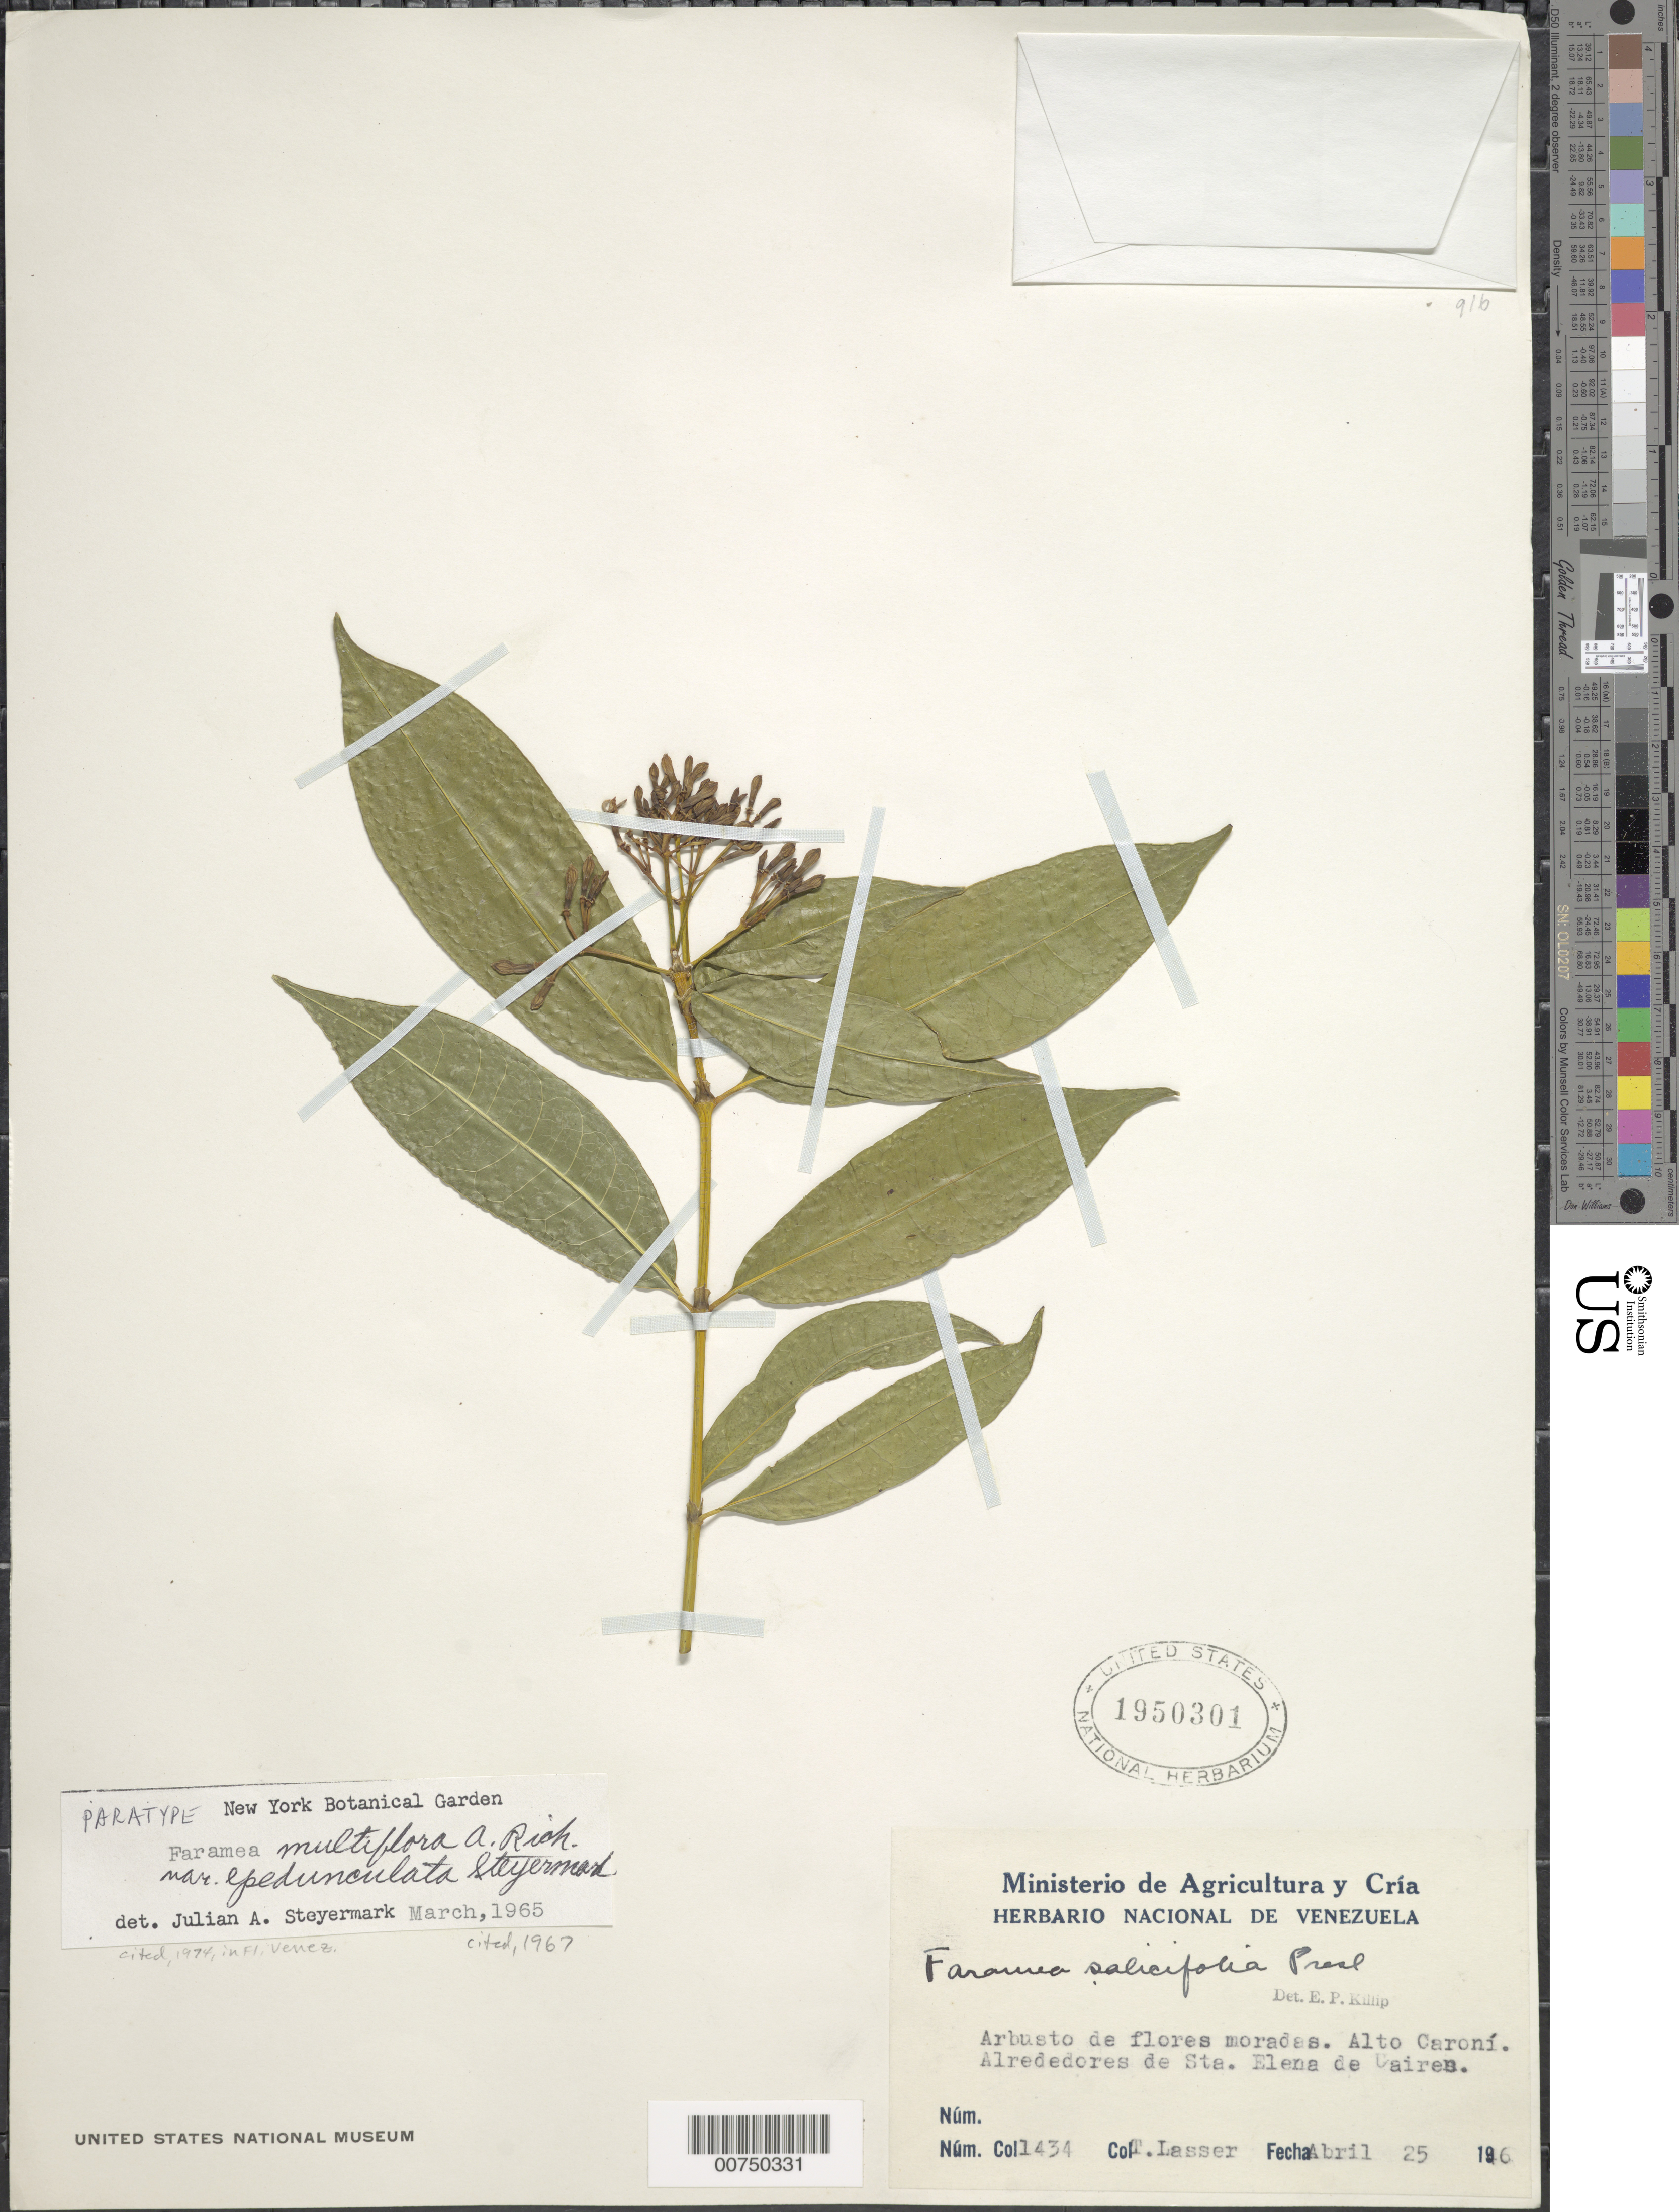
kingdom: Plantae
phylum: Tracheophyta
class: Magnoliopsida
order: Gentianales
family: Rubiaceae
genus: Faramea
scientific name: Faramea multiflora var. epedunculata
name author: Steyerm.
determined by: Steyermark, Julian A., (VEN)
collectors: T. Lasser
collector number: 1434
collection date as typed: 25-Apr-46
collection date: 1946-04-25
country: Venezuela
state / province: Bolívar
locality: Sta. Elena de Uairén, Alto Caroní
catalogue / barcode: US 1950301